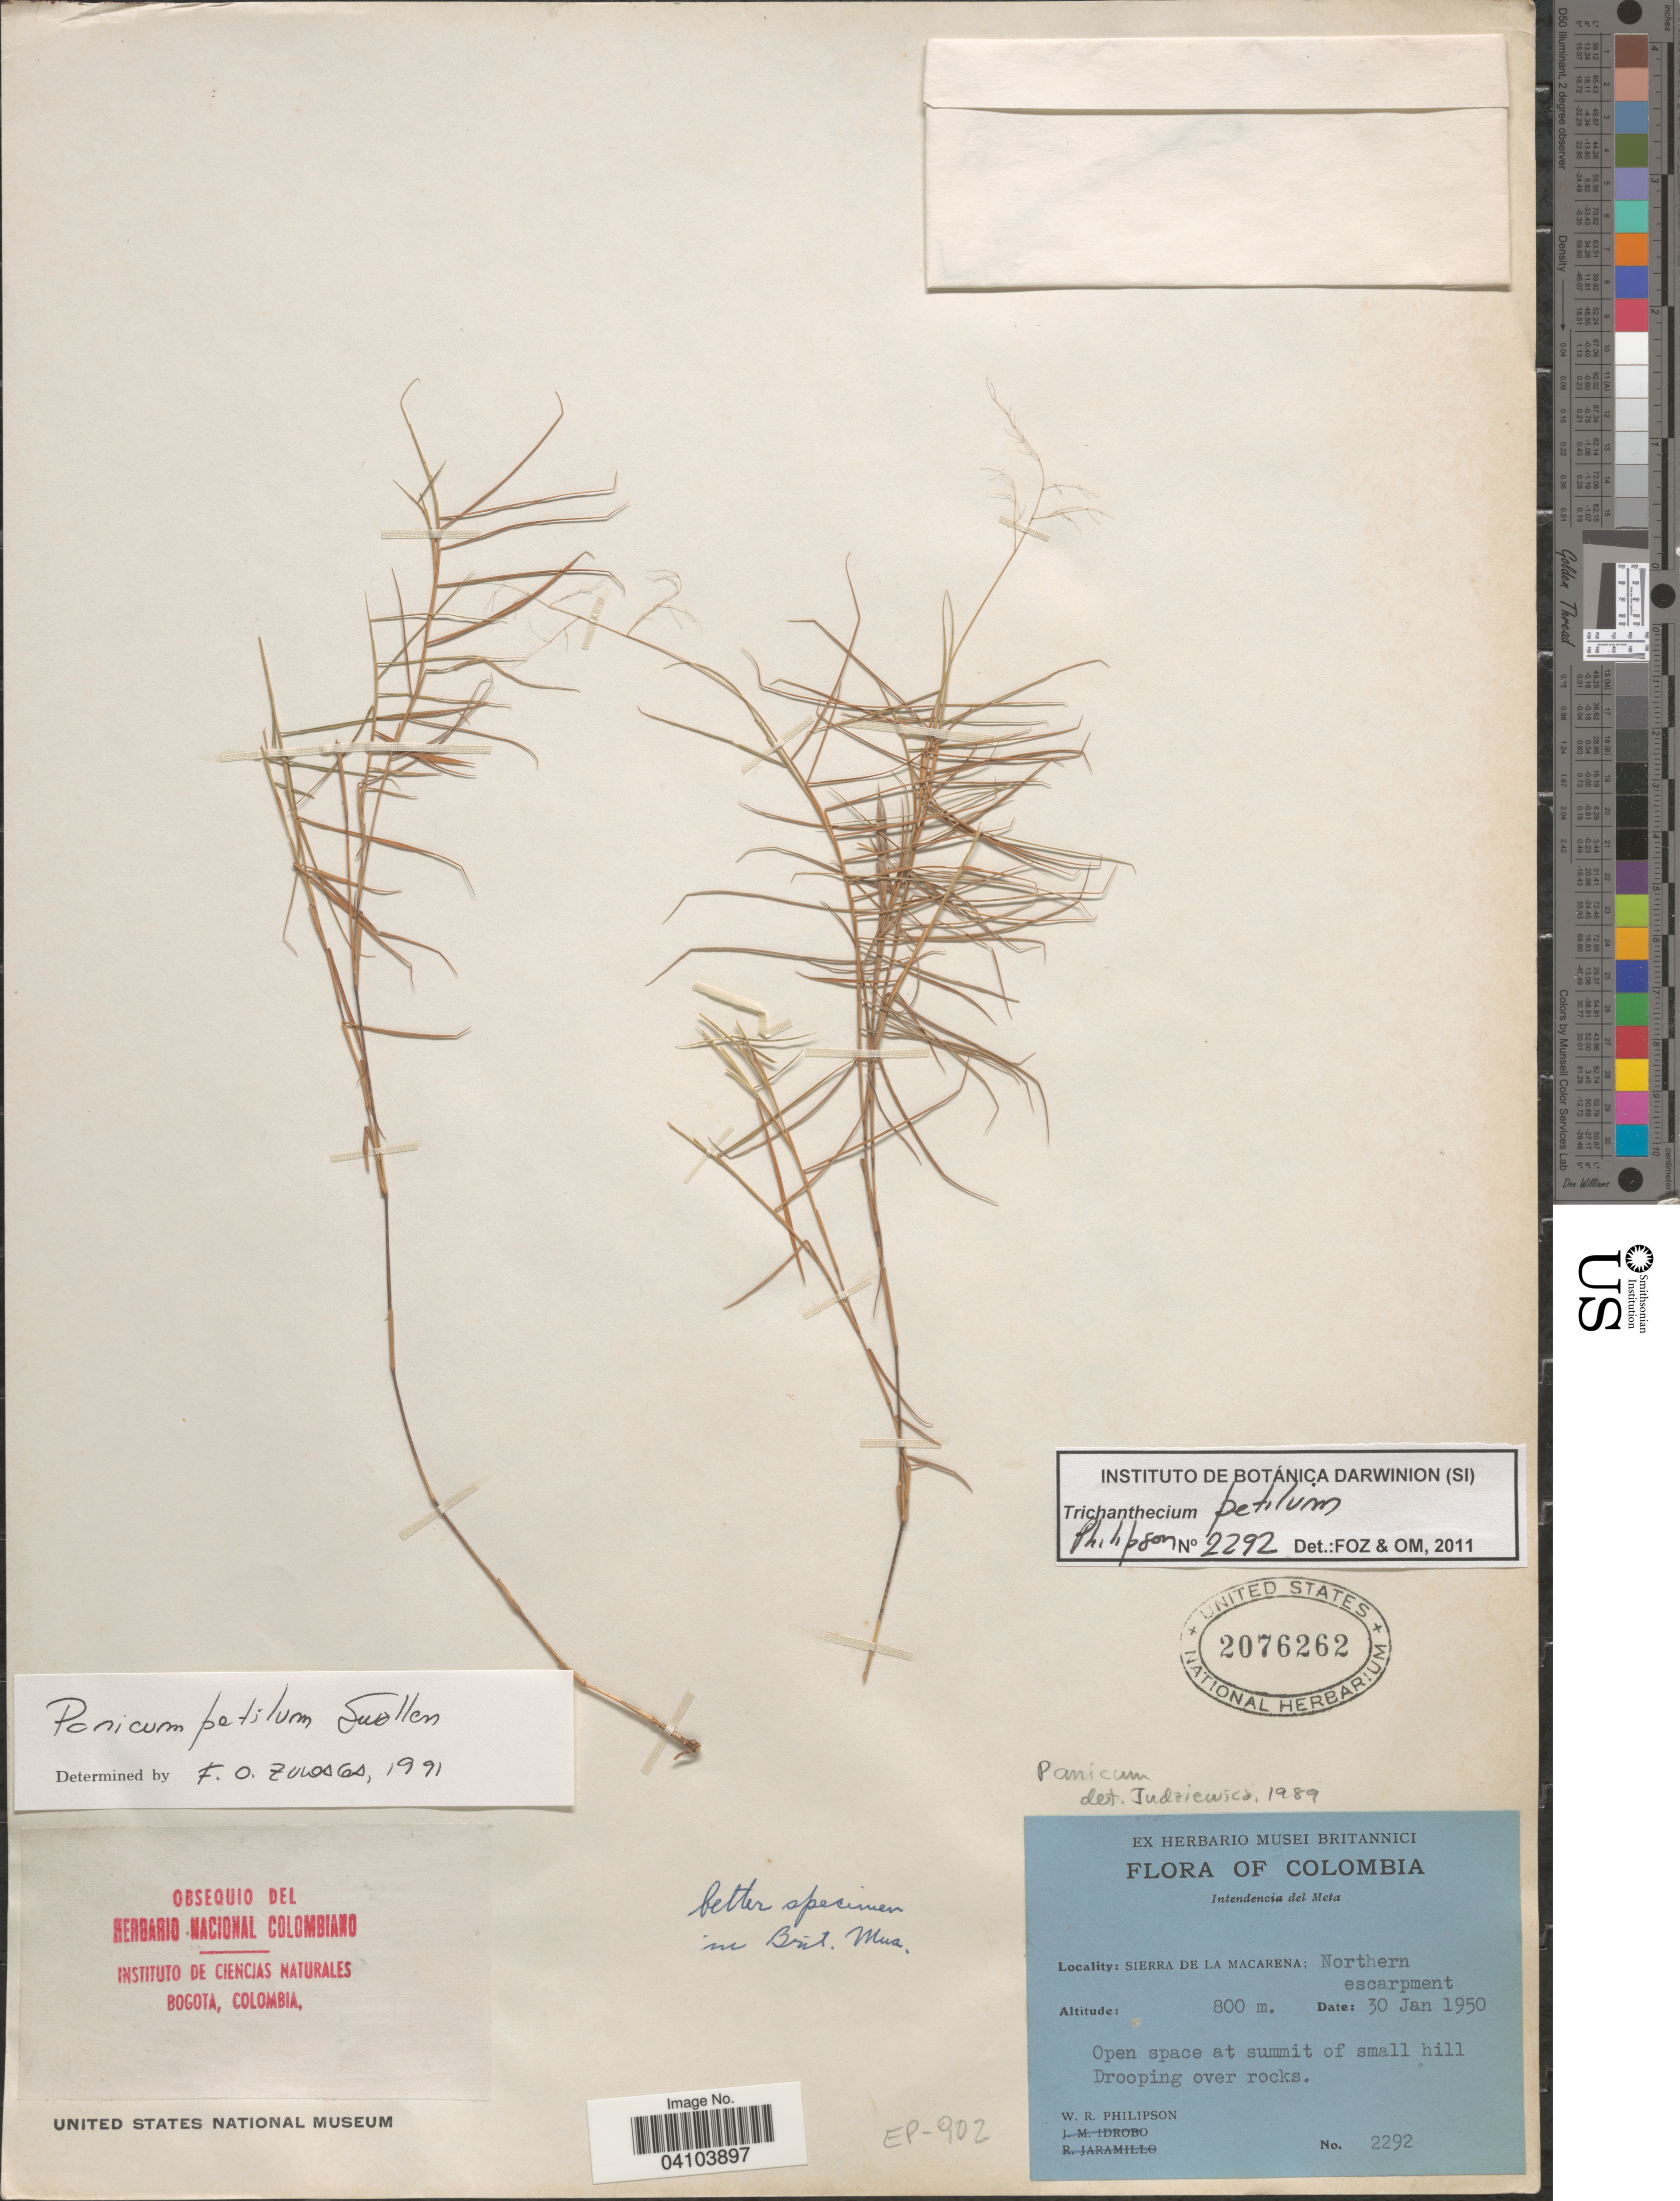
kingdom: Plantae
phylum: Tracheophyta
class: Liliopsida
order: Poales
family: Poaceae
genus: Trichanthecium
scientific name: Trichanthecium petilum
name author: (Swallen) Zuloaga & Morrone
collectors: W. R. Philipson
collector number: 2292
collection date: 1950-01-30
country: Colombia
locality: Intendencia del Meta. Sierra de la Macarena: Northern escarpment.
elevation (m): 800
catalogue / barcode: US 2076262